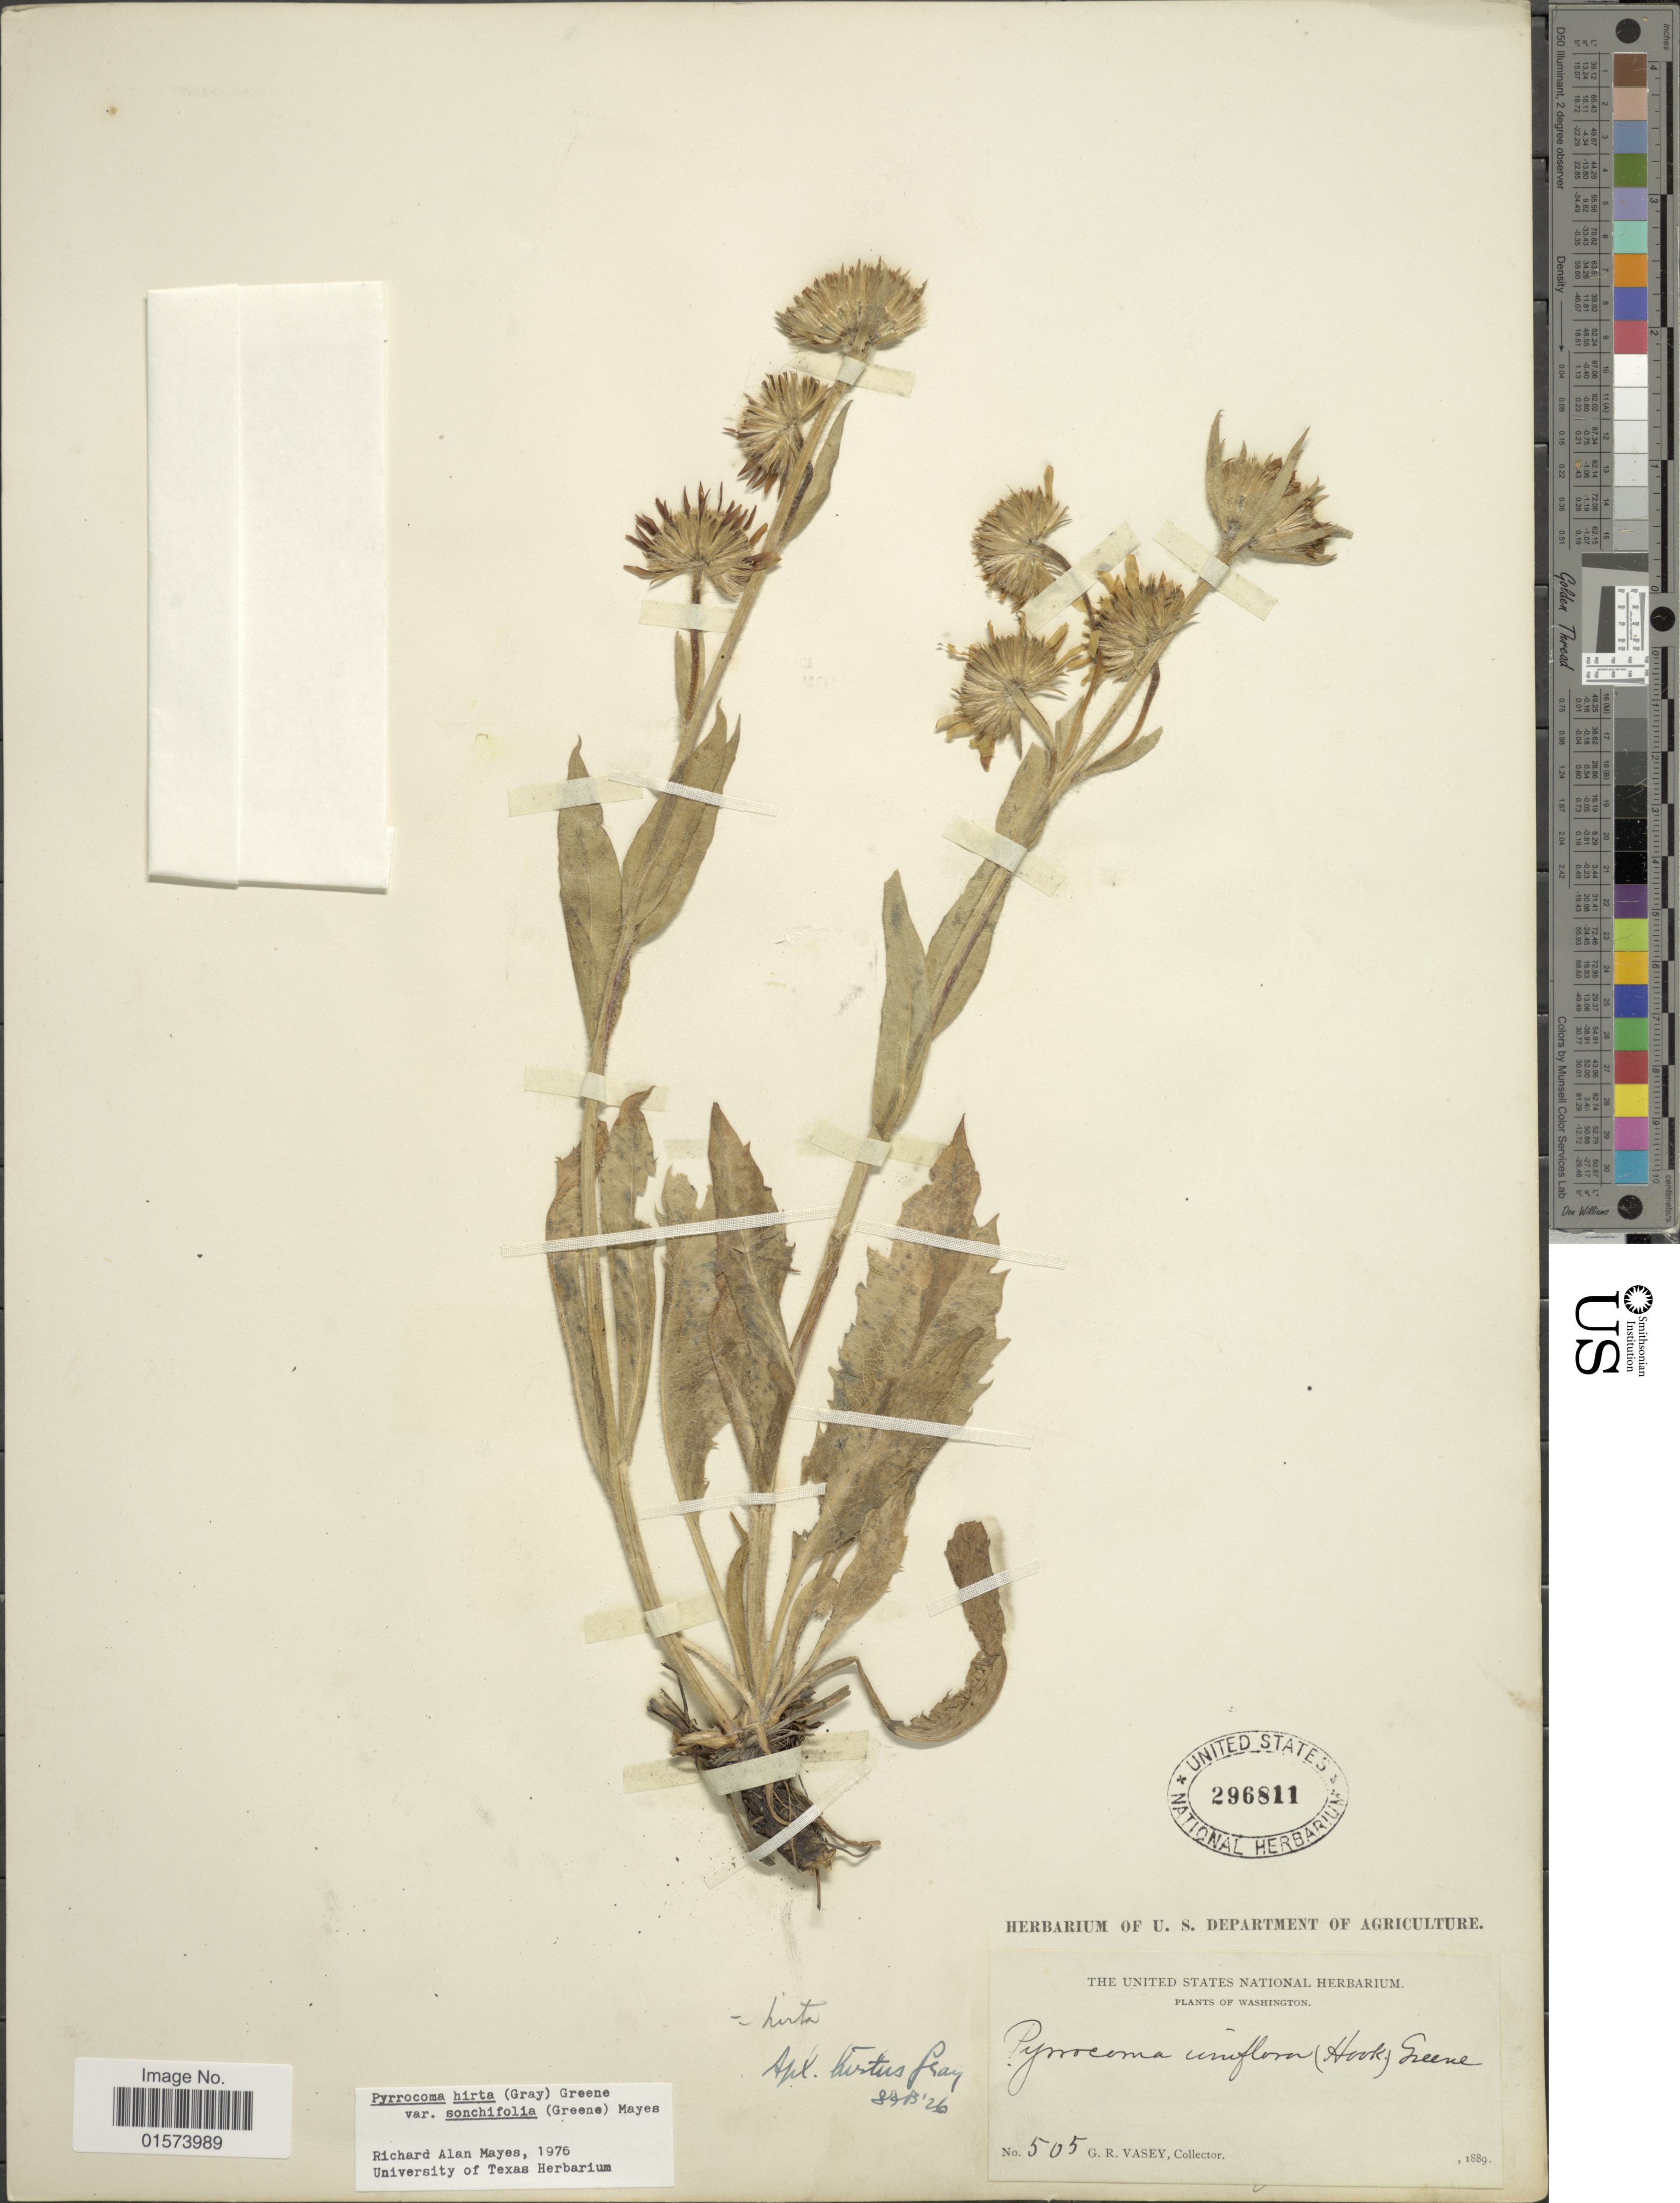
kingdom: Plantae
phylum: Tracheophyta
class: Magnoliopsida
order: Asterales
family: Asteraceae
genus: Pyrrocoma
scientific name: Pyrrocoma lanceolata var. lanceolata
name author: (Hook.) Greene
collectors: G. R. Vasey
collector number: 505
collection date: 1889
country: United States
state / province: Washington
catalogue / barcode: US 296811